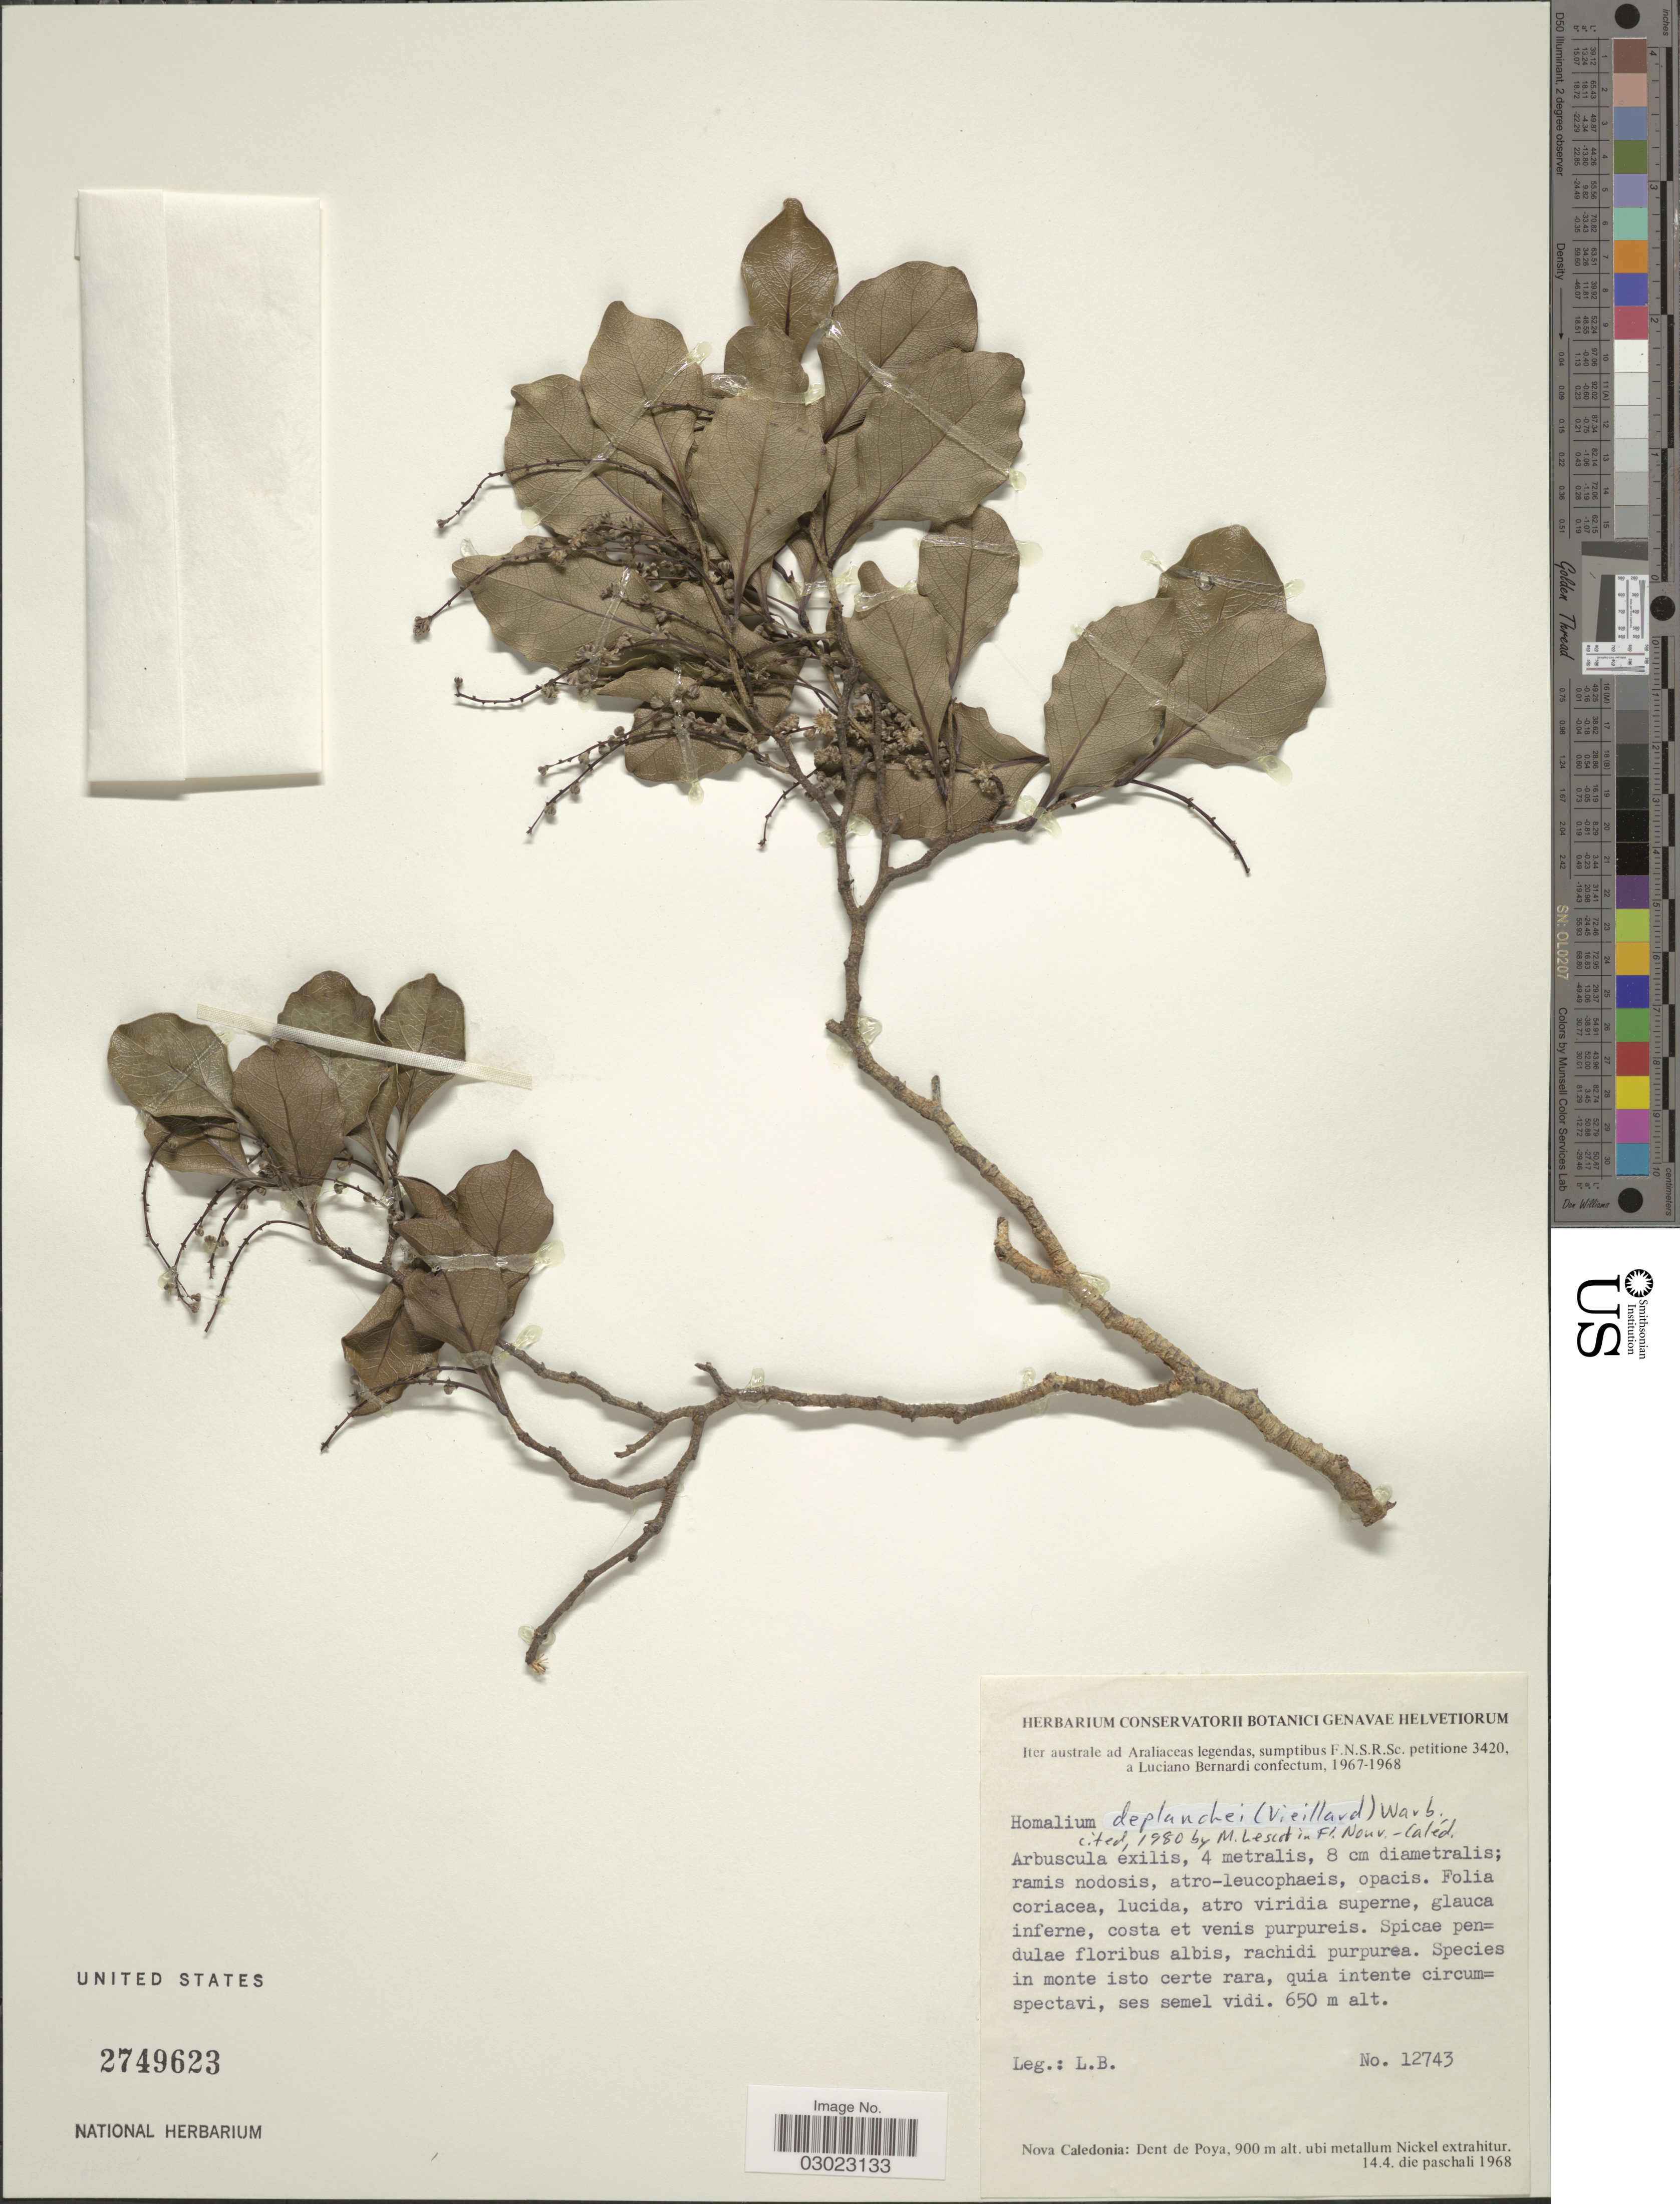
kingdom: Plantae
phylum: Tracheophyta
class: Magnoliopsida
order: Malpighiales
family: Salicaceae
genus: Homalium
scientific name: Homalium deplanchei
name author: Warb.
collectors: L. Bernardi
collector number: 12743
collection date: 1968-04-14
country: New Caledonia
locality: Iter australe ad Araliaceas legendas [unsure placement] In monte isto certe rara. Nova Caledonia: Dent de Poya, ubi metallum Nickel extrahitur.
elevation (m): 650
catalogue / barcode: US 2749623